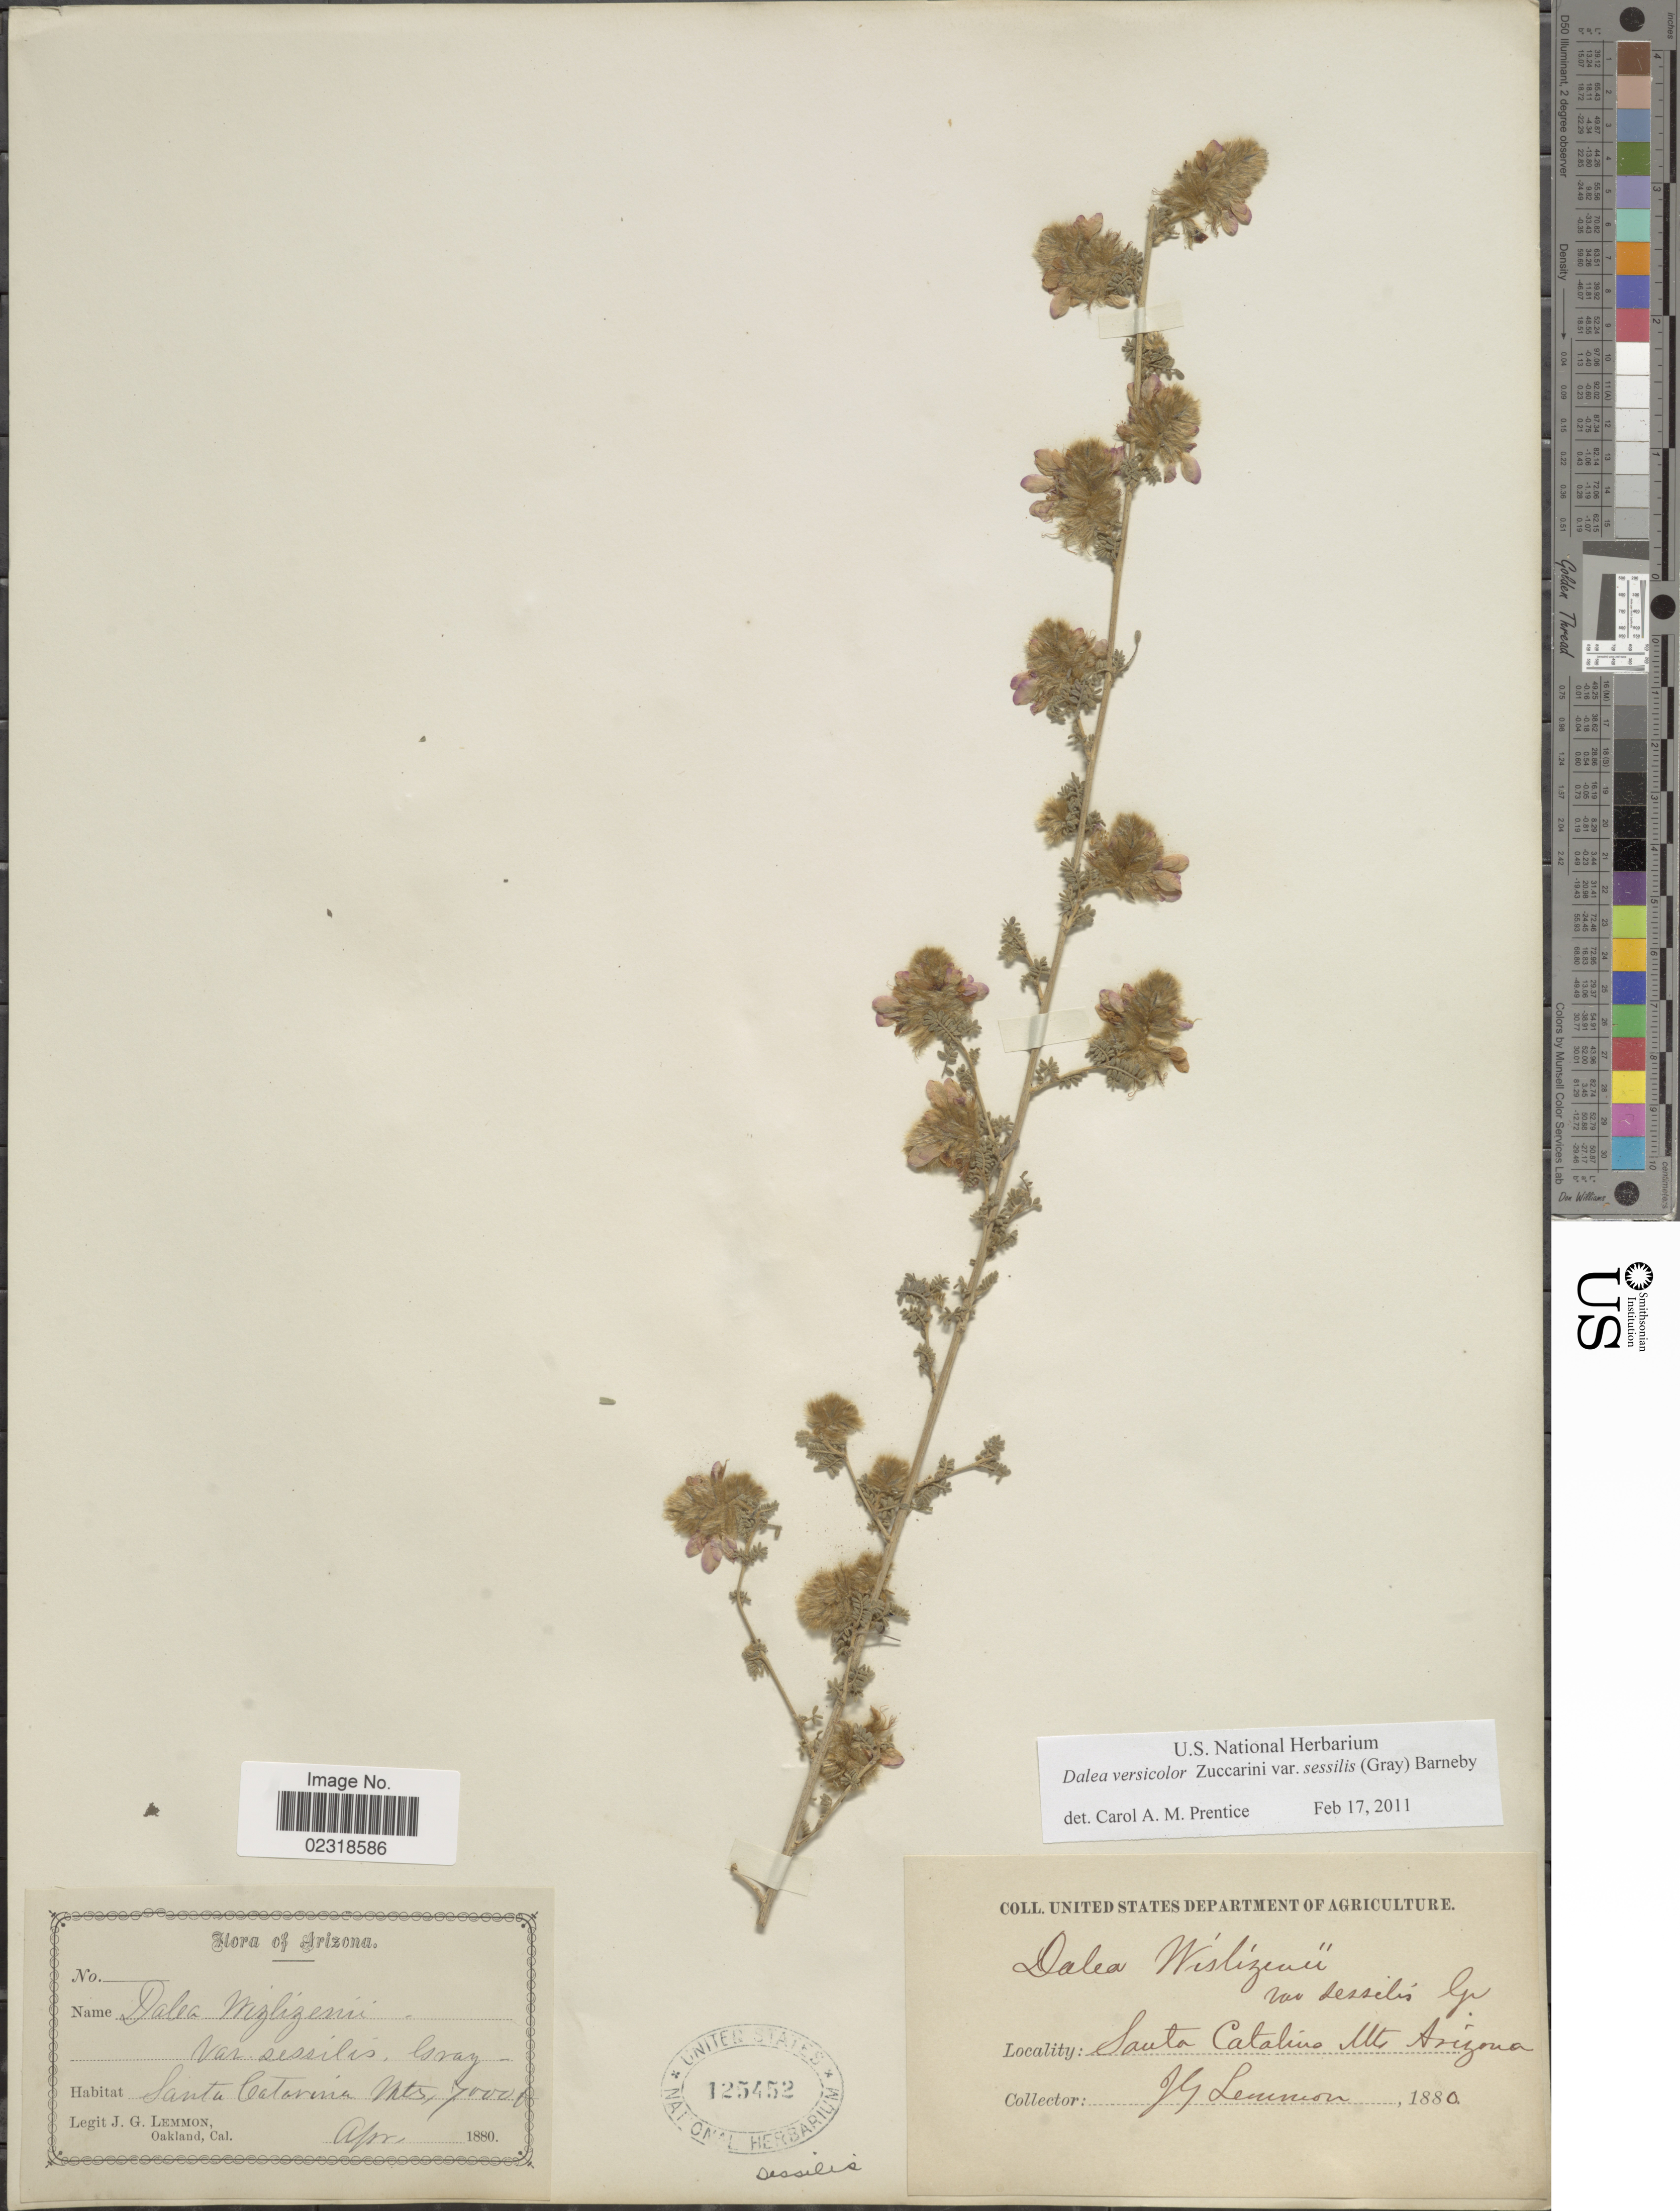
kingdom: Plantae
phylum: Tracheophyta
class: Magnoliopsida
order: Fabales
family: Fabaceae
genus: Dalea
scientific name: Dalea versicolor var. sessilis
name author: Zucc.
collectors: J. Lemmon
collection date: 1880-04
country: United States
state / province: Arizona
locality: Santa Catalina Mts.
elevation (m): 2134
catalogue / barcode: US 125452